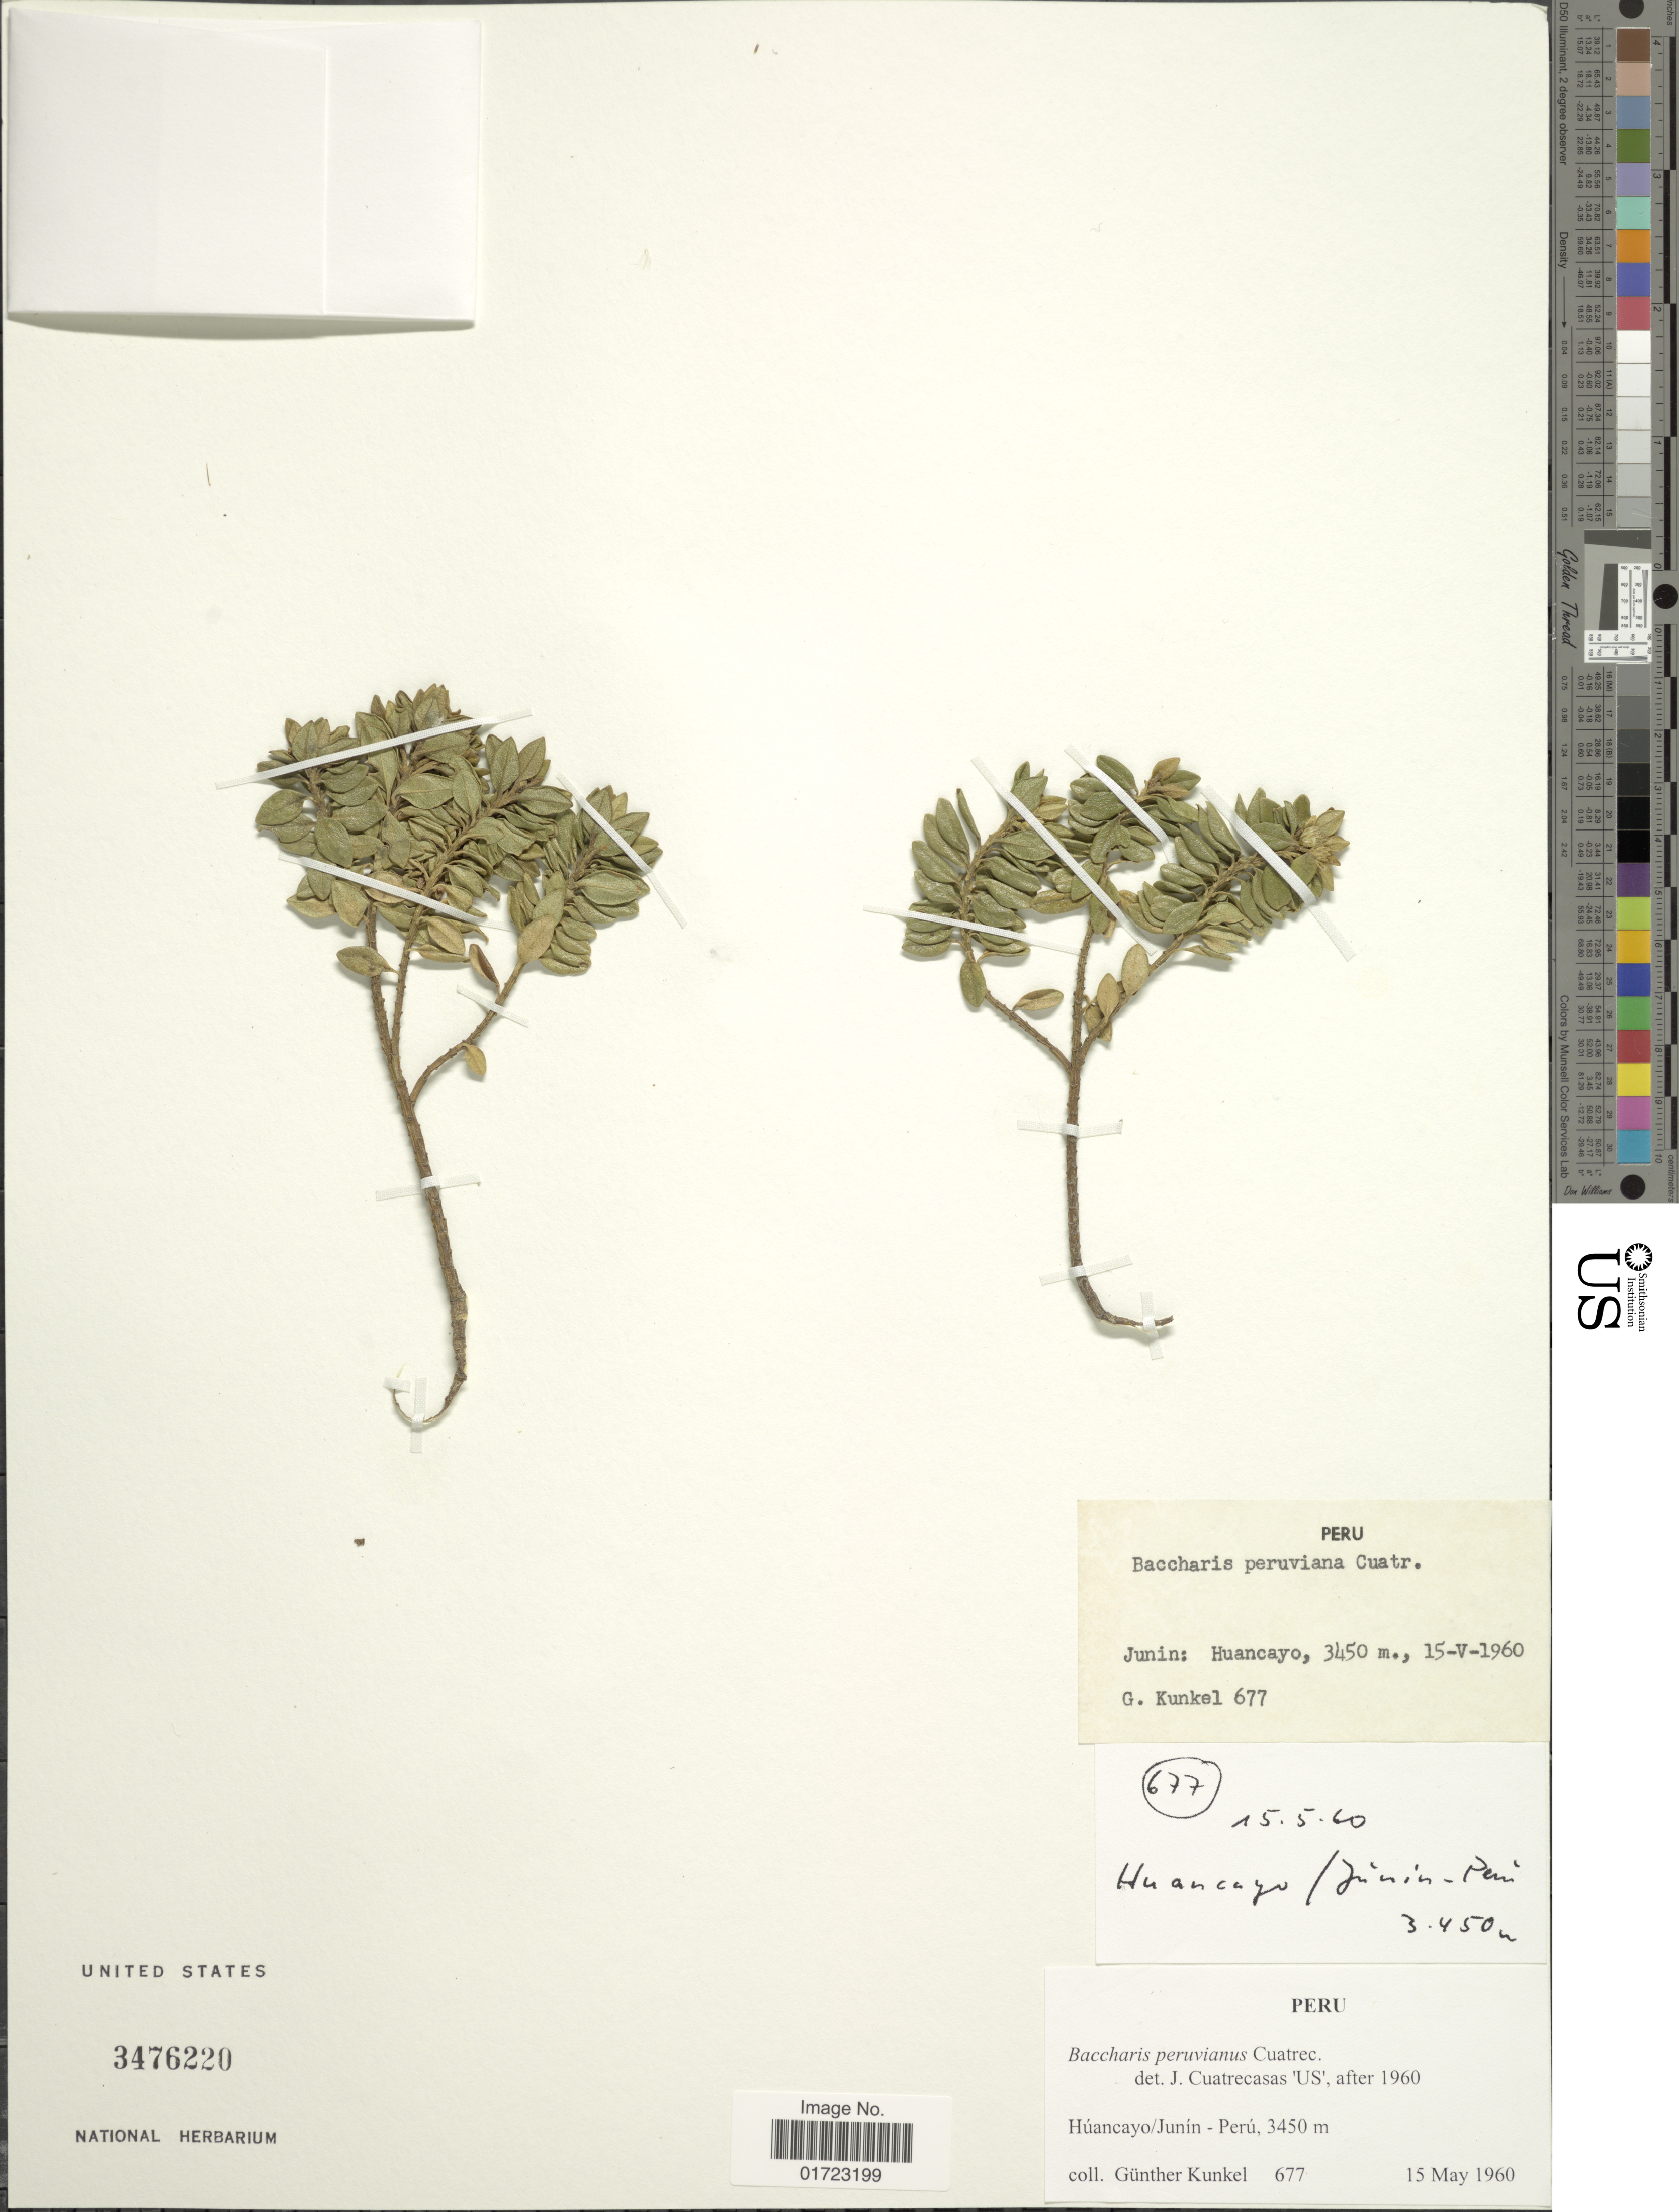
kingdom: Plantae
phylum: Tracheophyta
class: Magnoliopsida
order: Asterales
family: Asteraceae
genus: Baccharis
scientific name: Baccharis peruviana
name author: Cuatrec.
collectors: G. Kunkel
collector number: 677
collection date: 1960-05-15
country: Peru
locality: Huancayo/Junin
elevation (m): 3450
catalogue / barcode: US 3476220